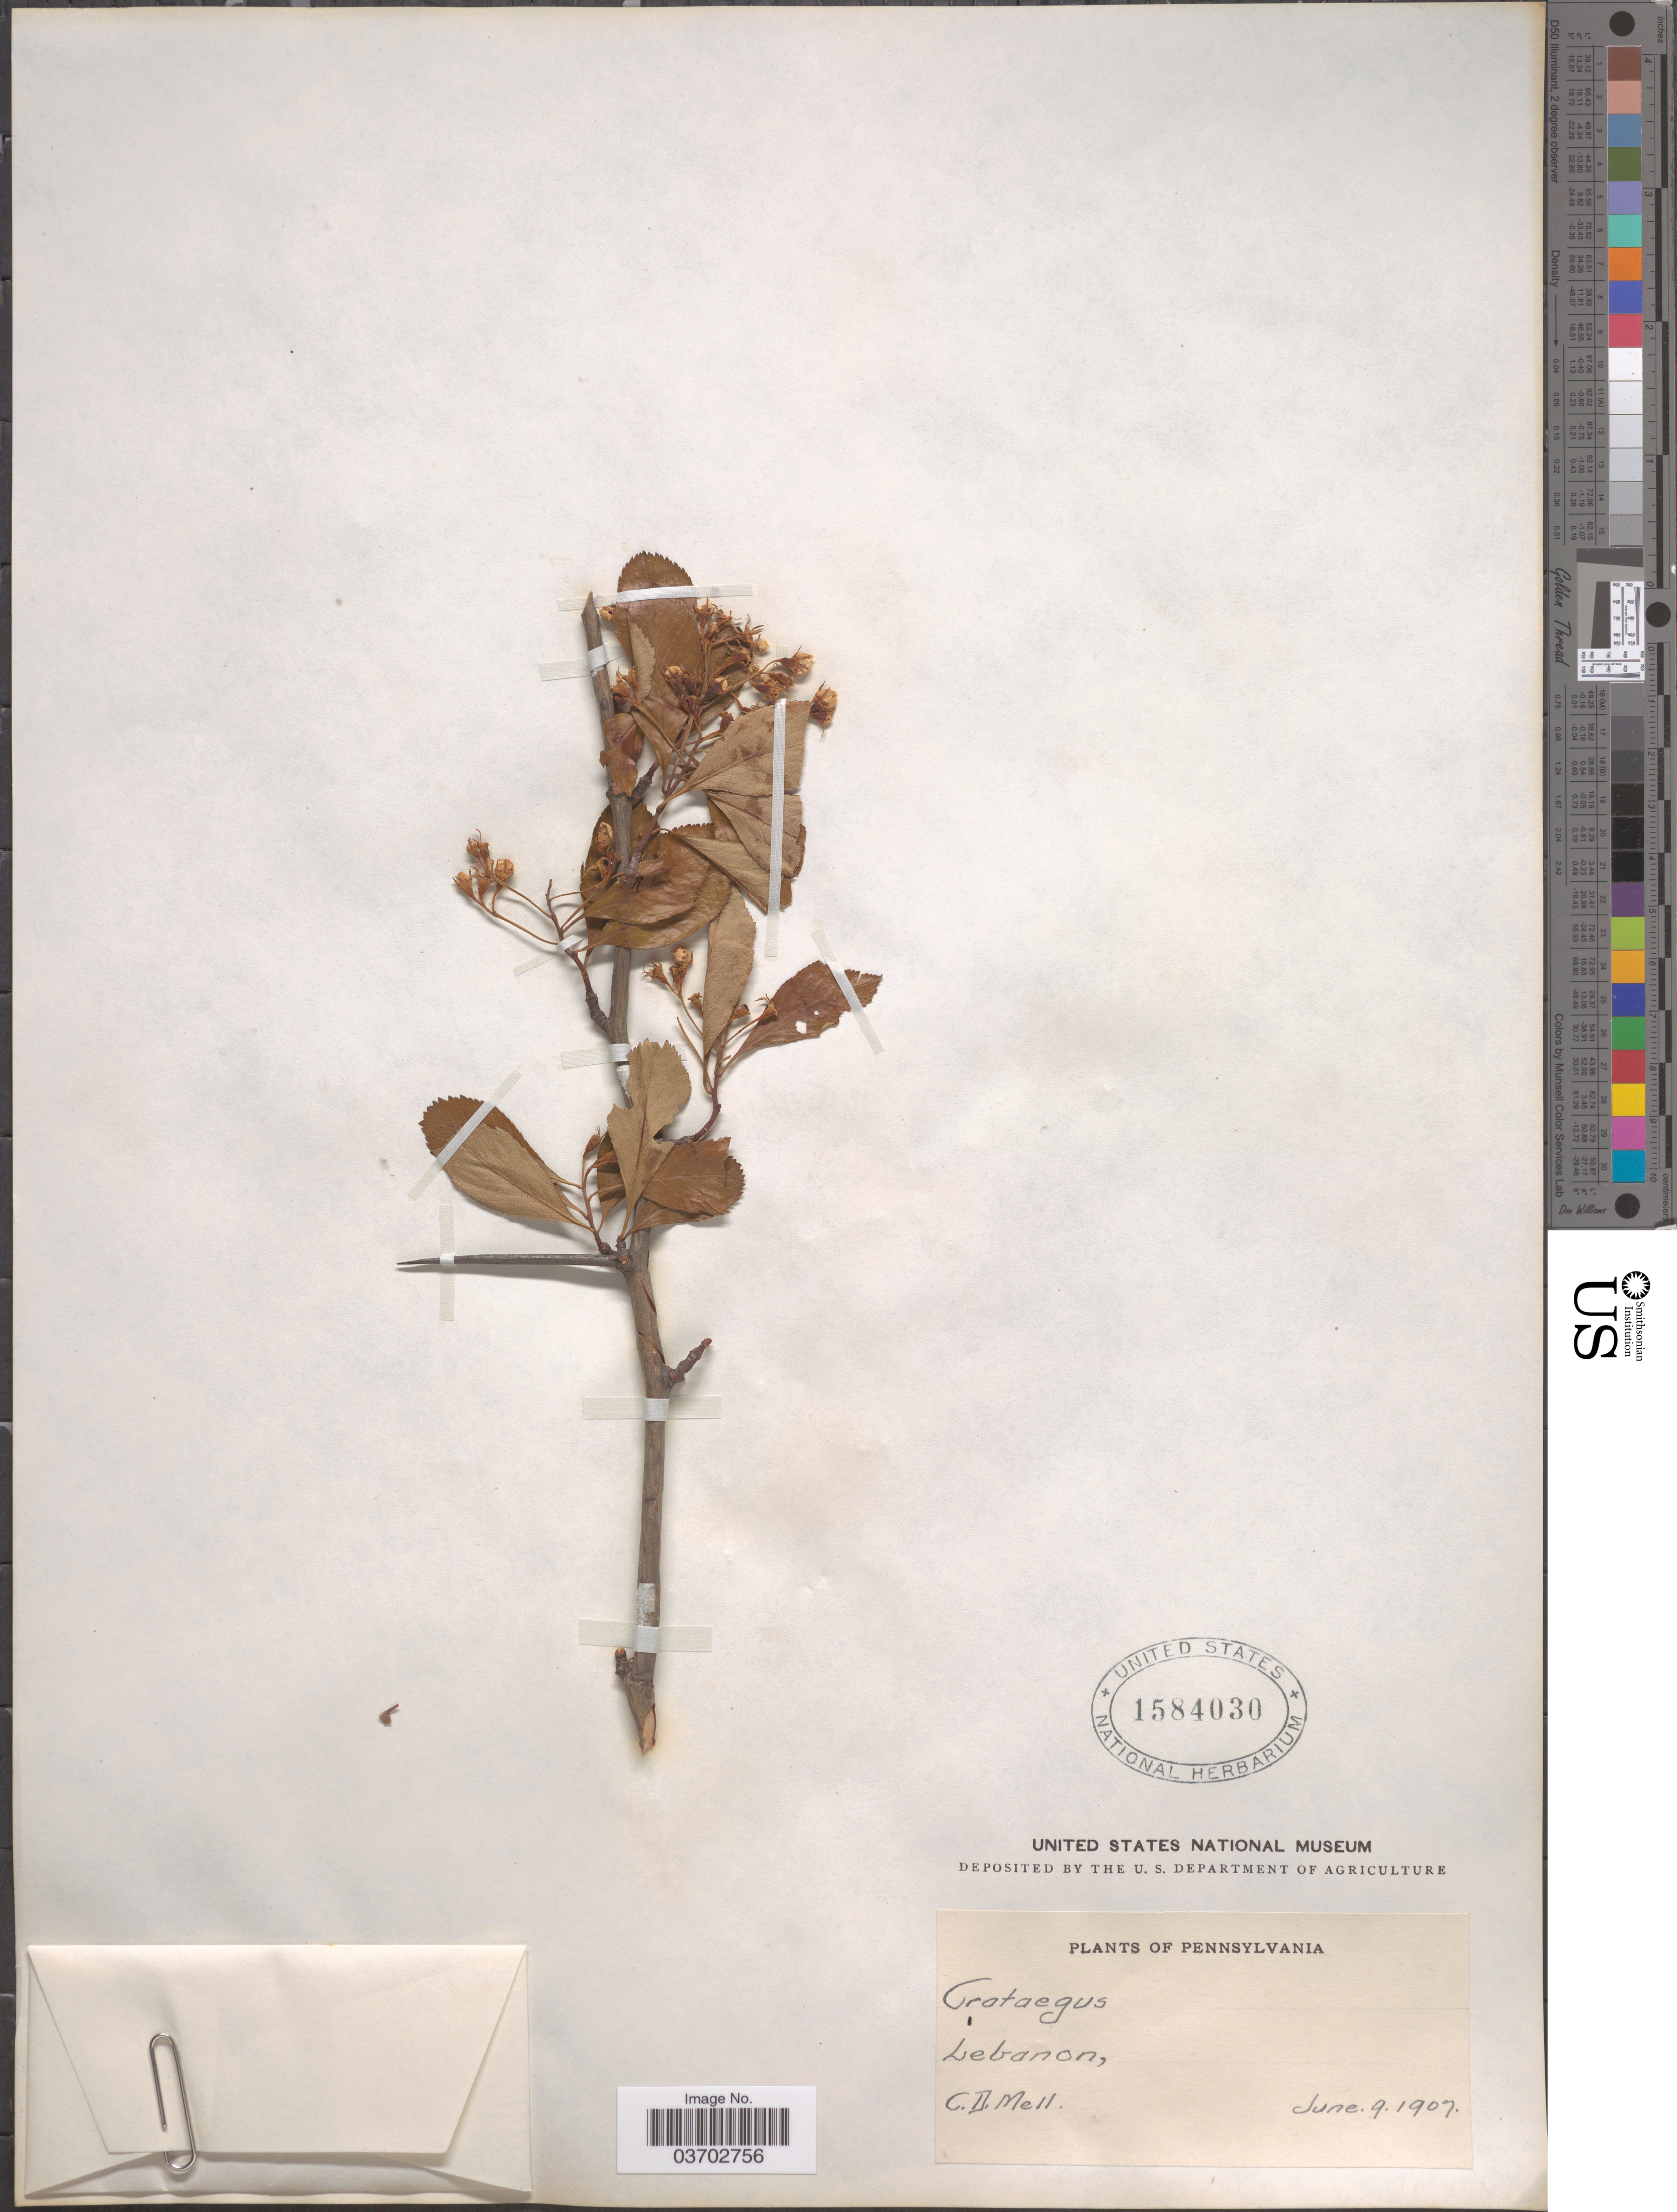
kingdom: Plantae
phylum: Tracheophyta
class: Magnoliopsida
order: Rosales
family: Rosaceae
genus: Crataegus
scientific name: Crataegus sp.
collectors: C. D. Mell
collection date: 1907-06-09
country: United States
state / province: Pennsylvania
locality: Lebanon.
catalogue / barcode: US 1584030